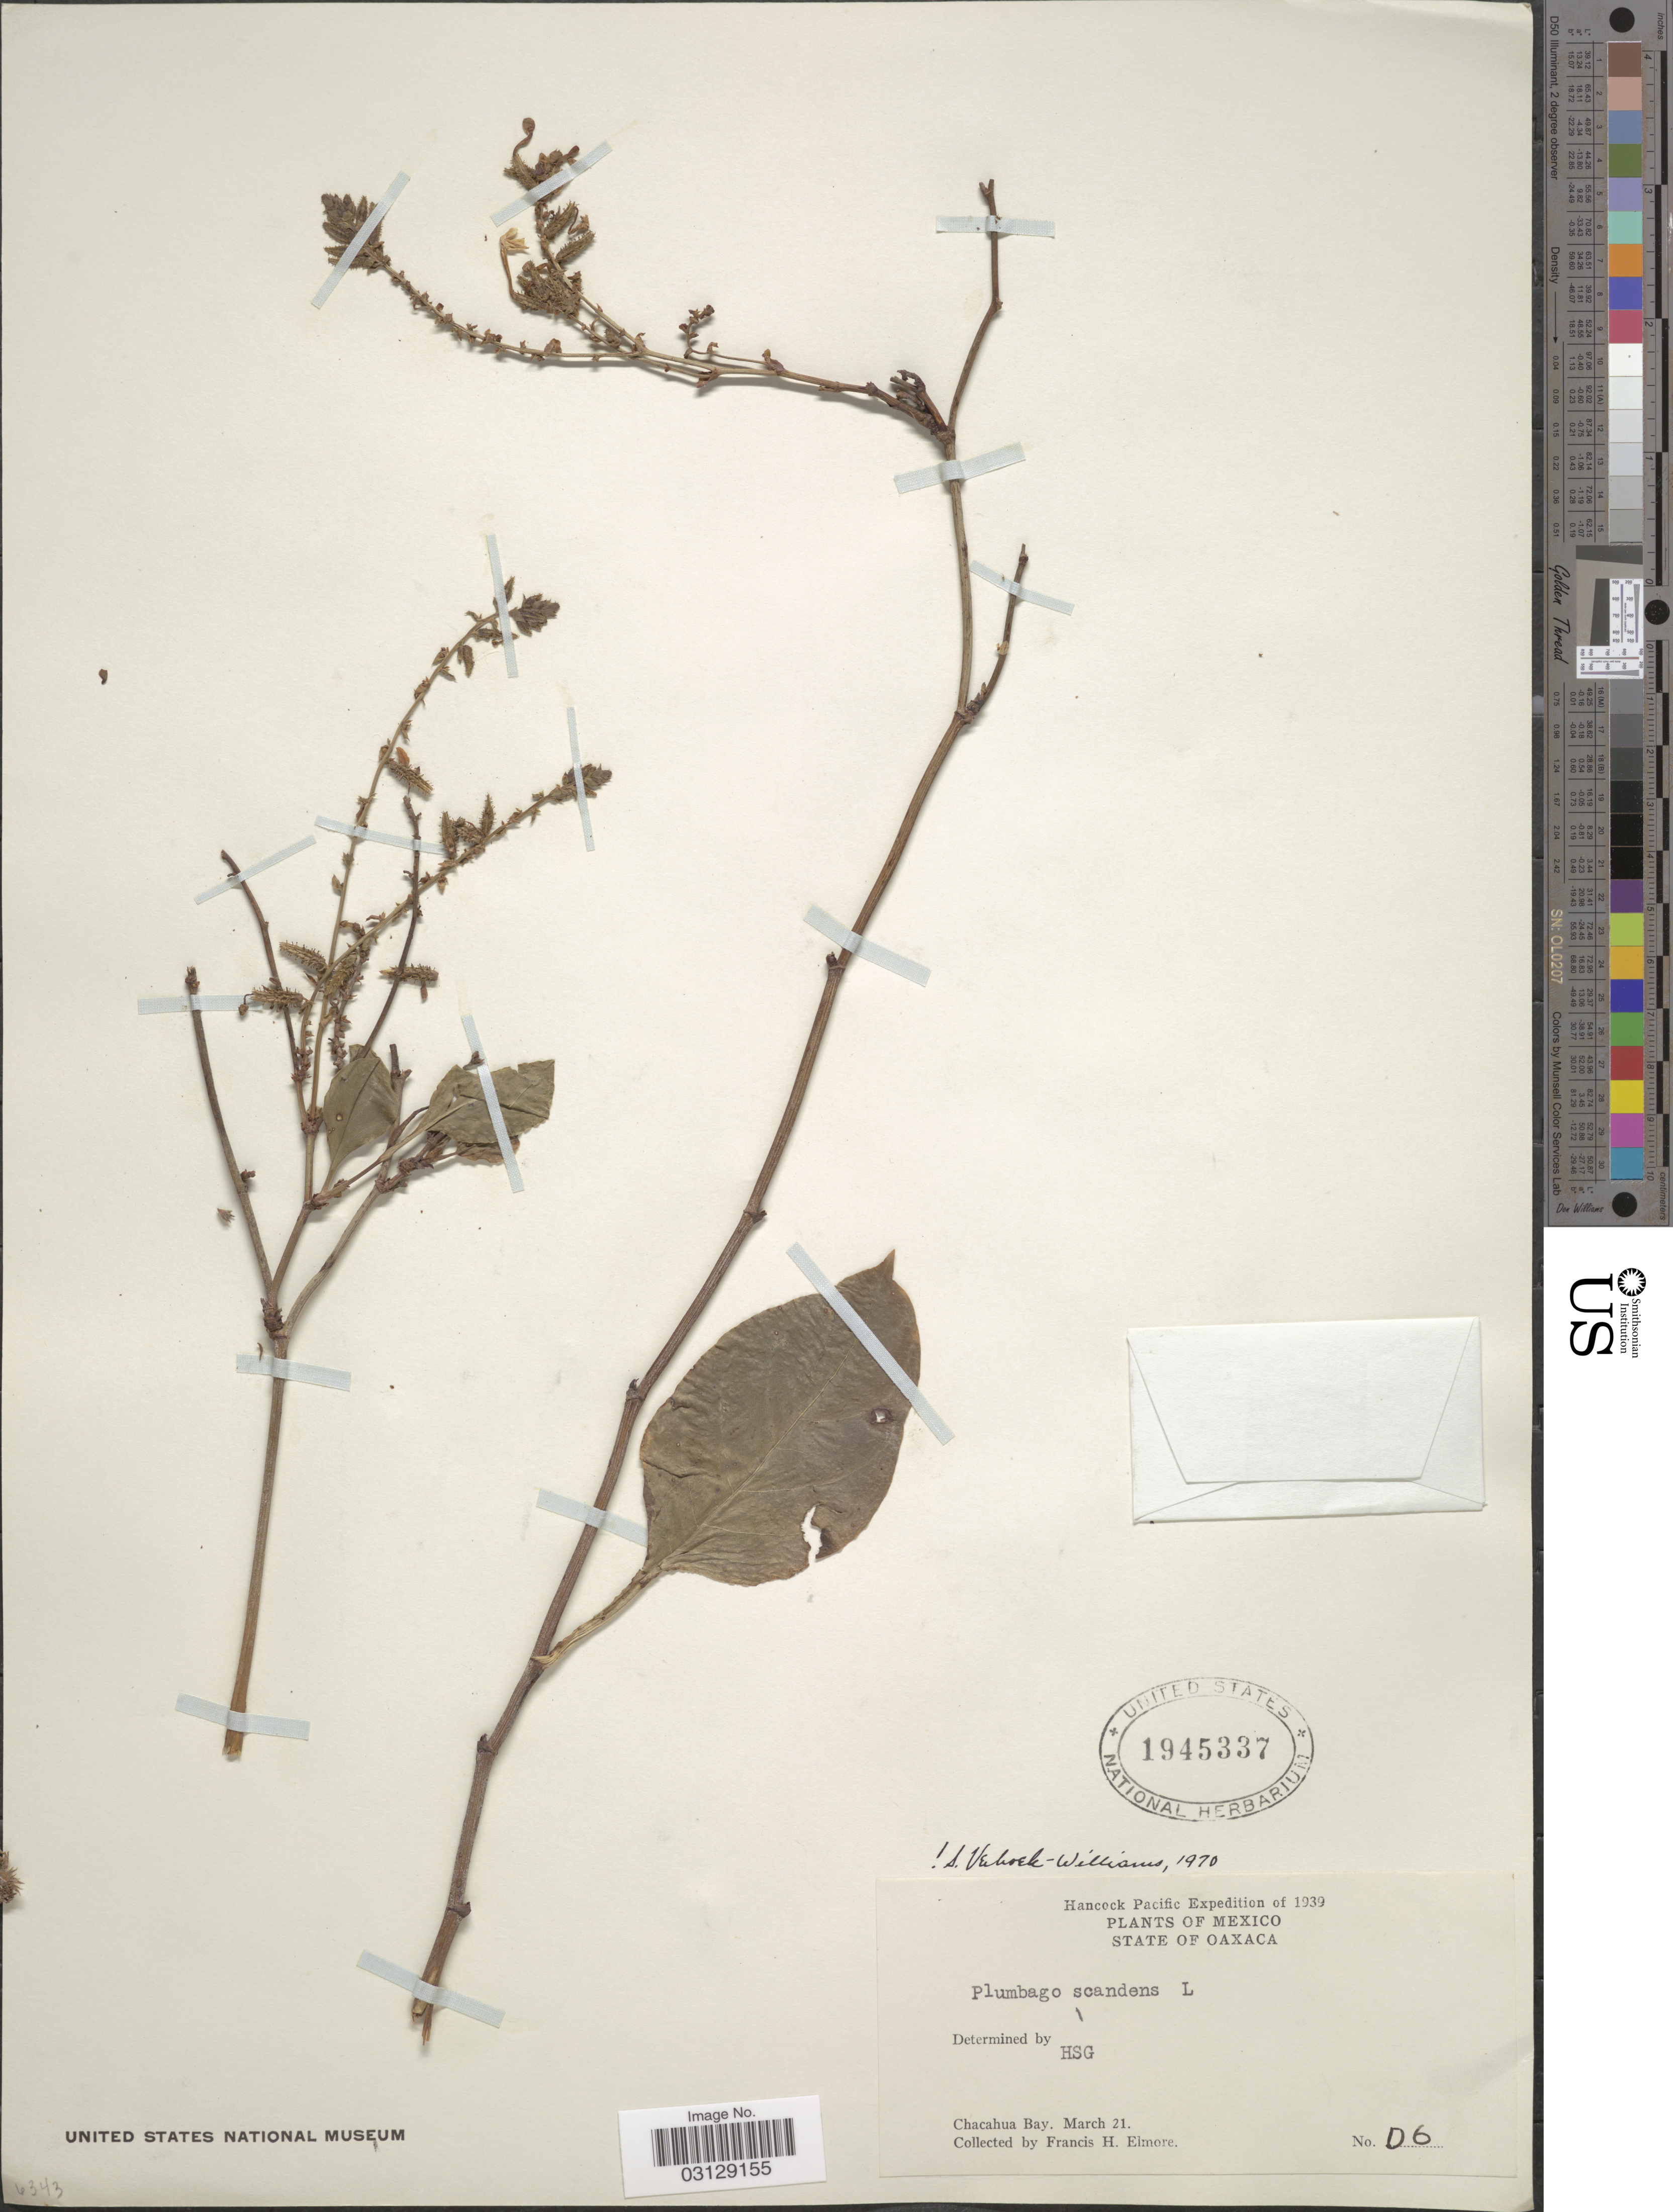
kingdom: Plantae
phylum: Tracheophyta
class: Magnoliopsida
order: Caryophyllales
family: Plumbaginaceae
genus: Plumbago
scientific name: Plumbago scandens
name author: L.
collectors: F. H. Elmore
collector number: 06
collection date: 1939-03-21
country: Mexico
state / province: Oaxaca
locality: Pacific. Chacahua Bay.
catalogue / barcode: US 1945337